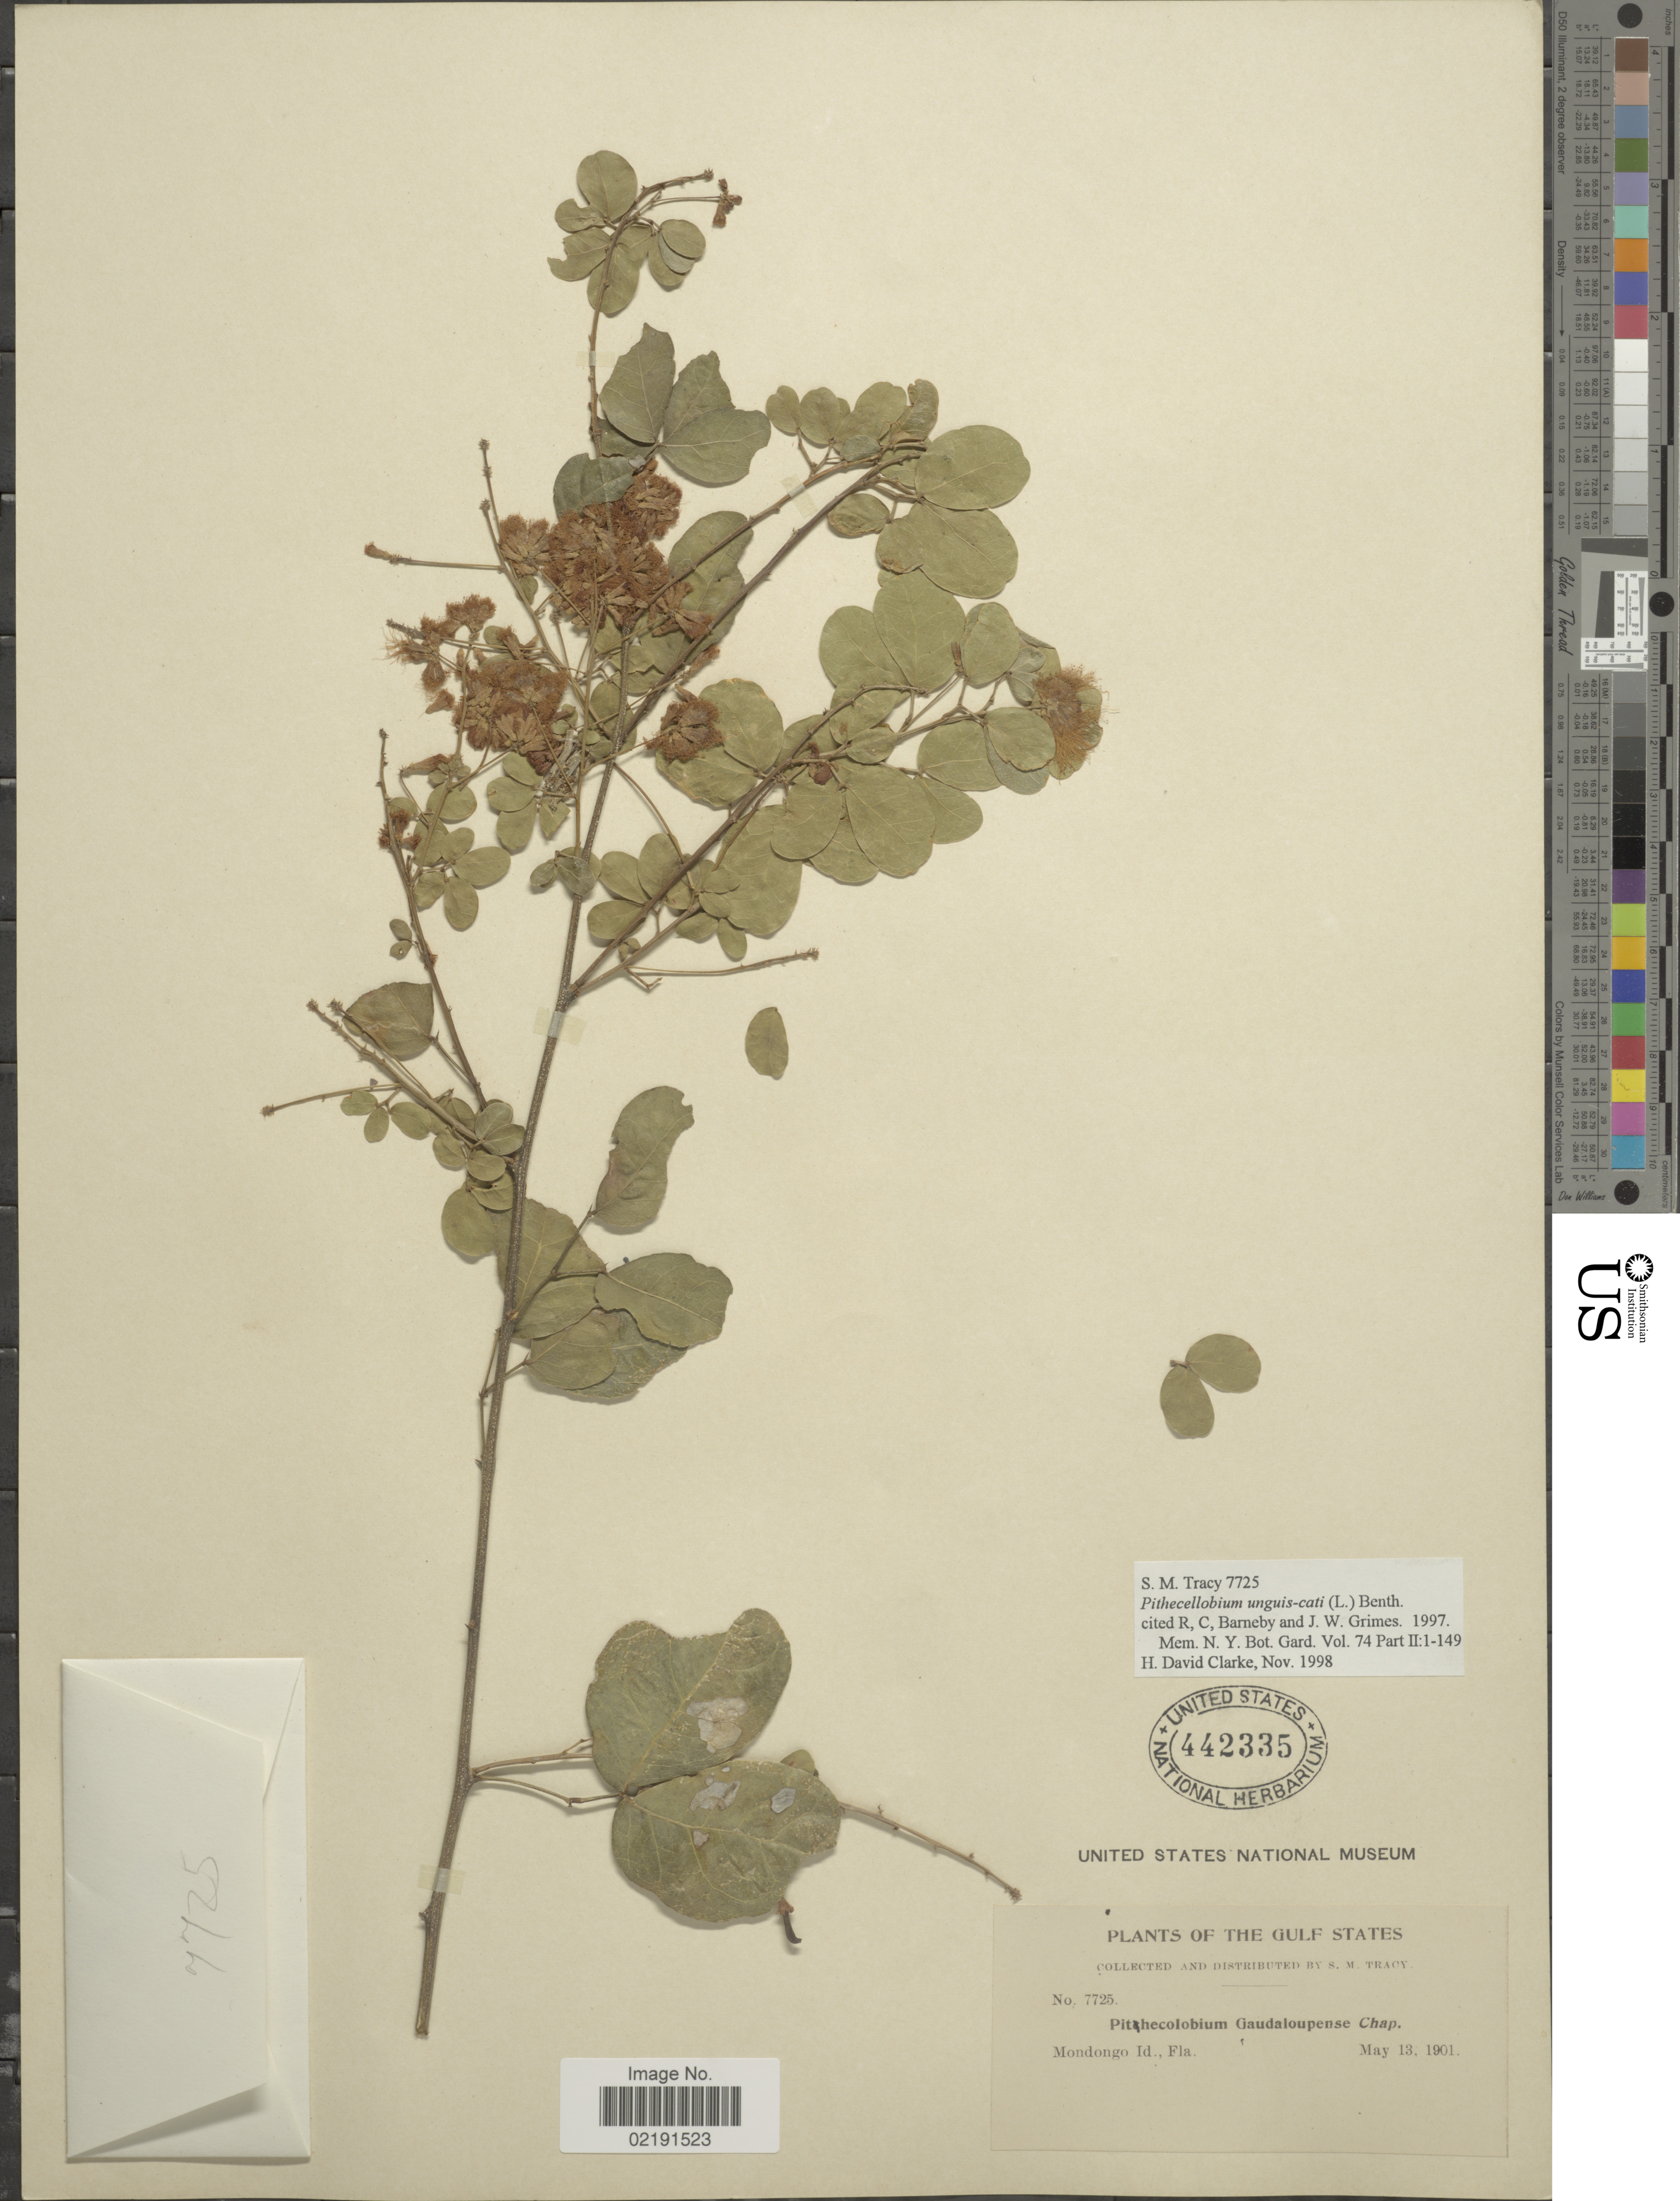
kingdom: Plantae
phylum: Tracheophyta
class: Magnoliopsida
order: Fabales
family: Fabaceae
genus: Pithecellobium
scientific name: Pithecellobium unguis-cati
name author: (L.) Benth.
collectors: S. M. Tracy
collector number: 7725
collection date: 1901-05-13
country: United States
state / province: Florida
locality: Gulf States. Mondongo Id., Fla.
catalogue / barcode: US 442335